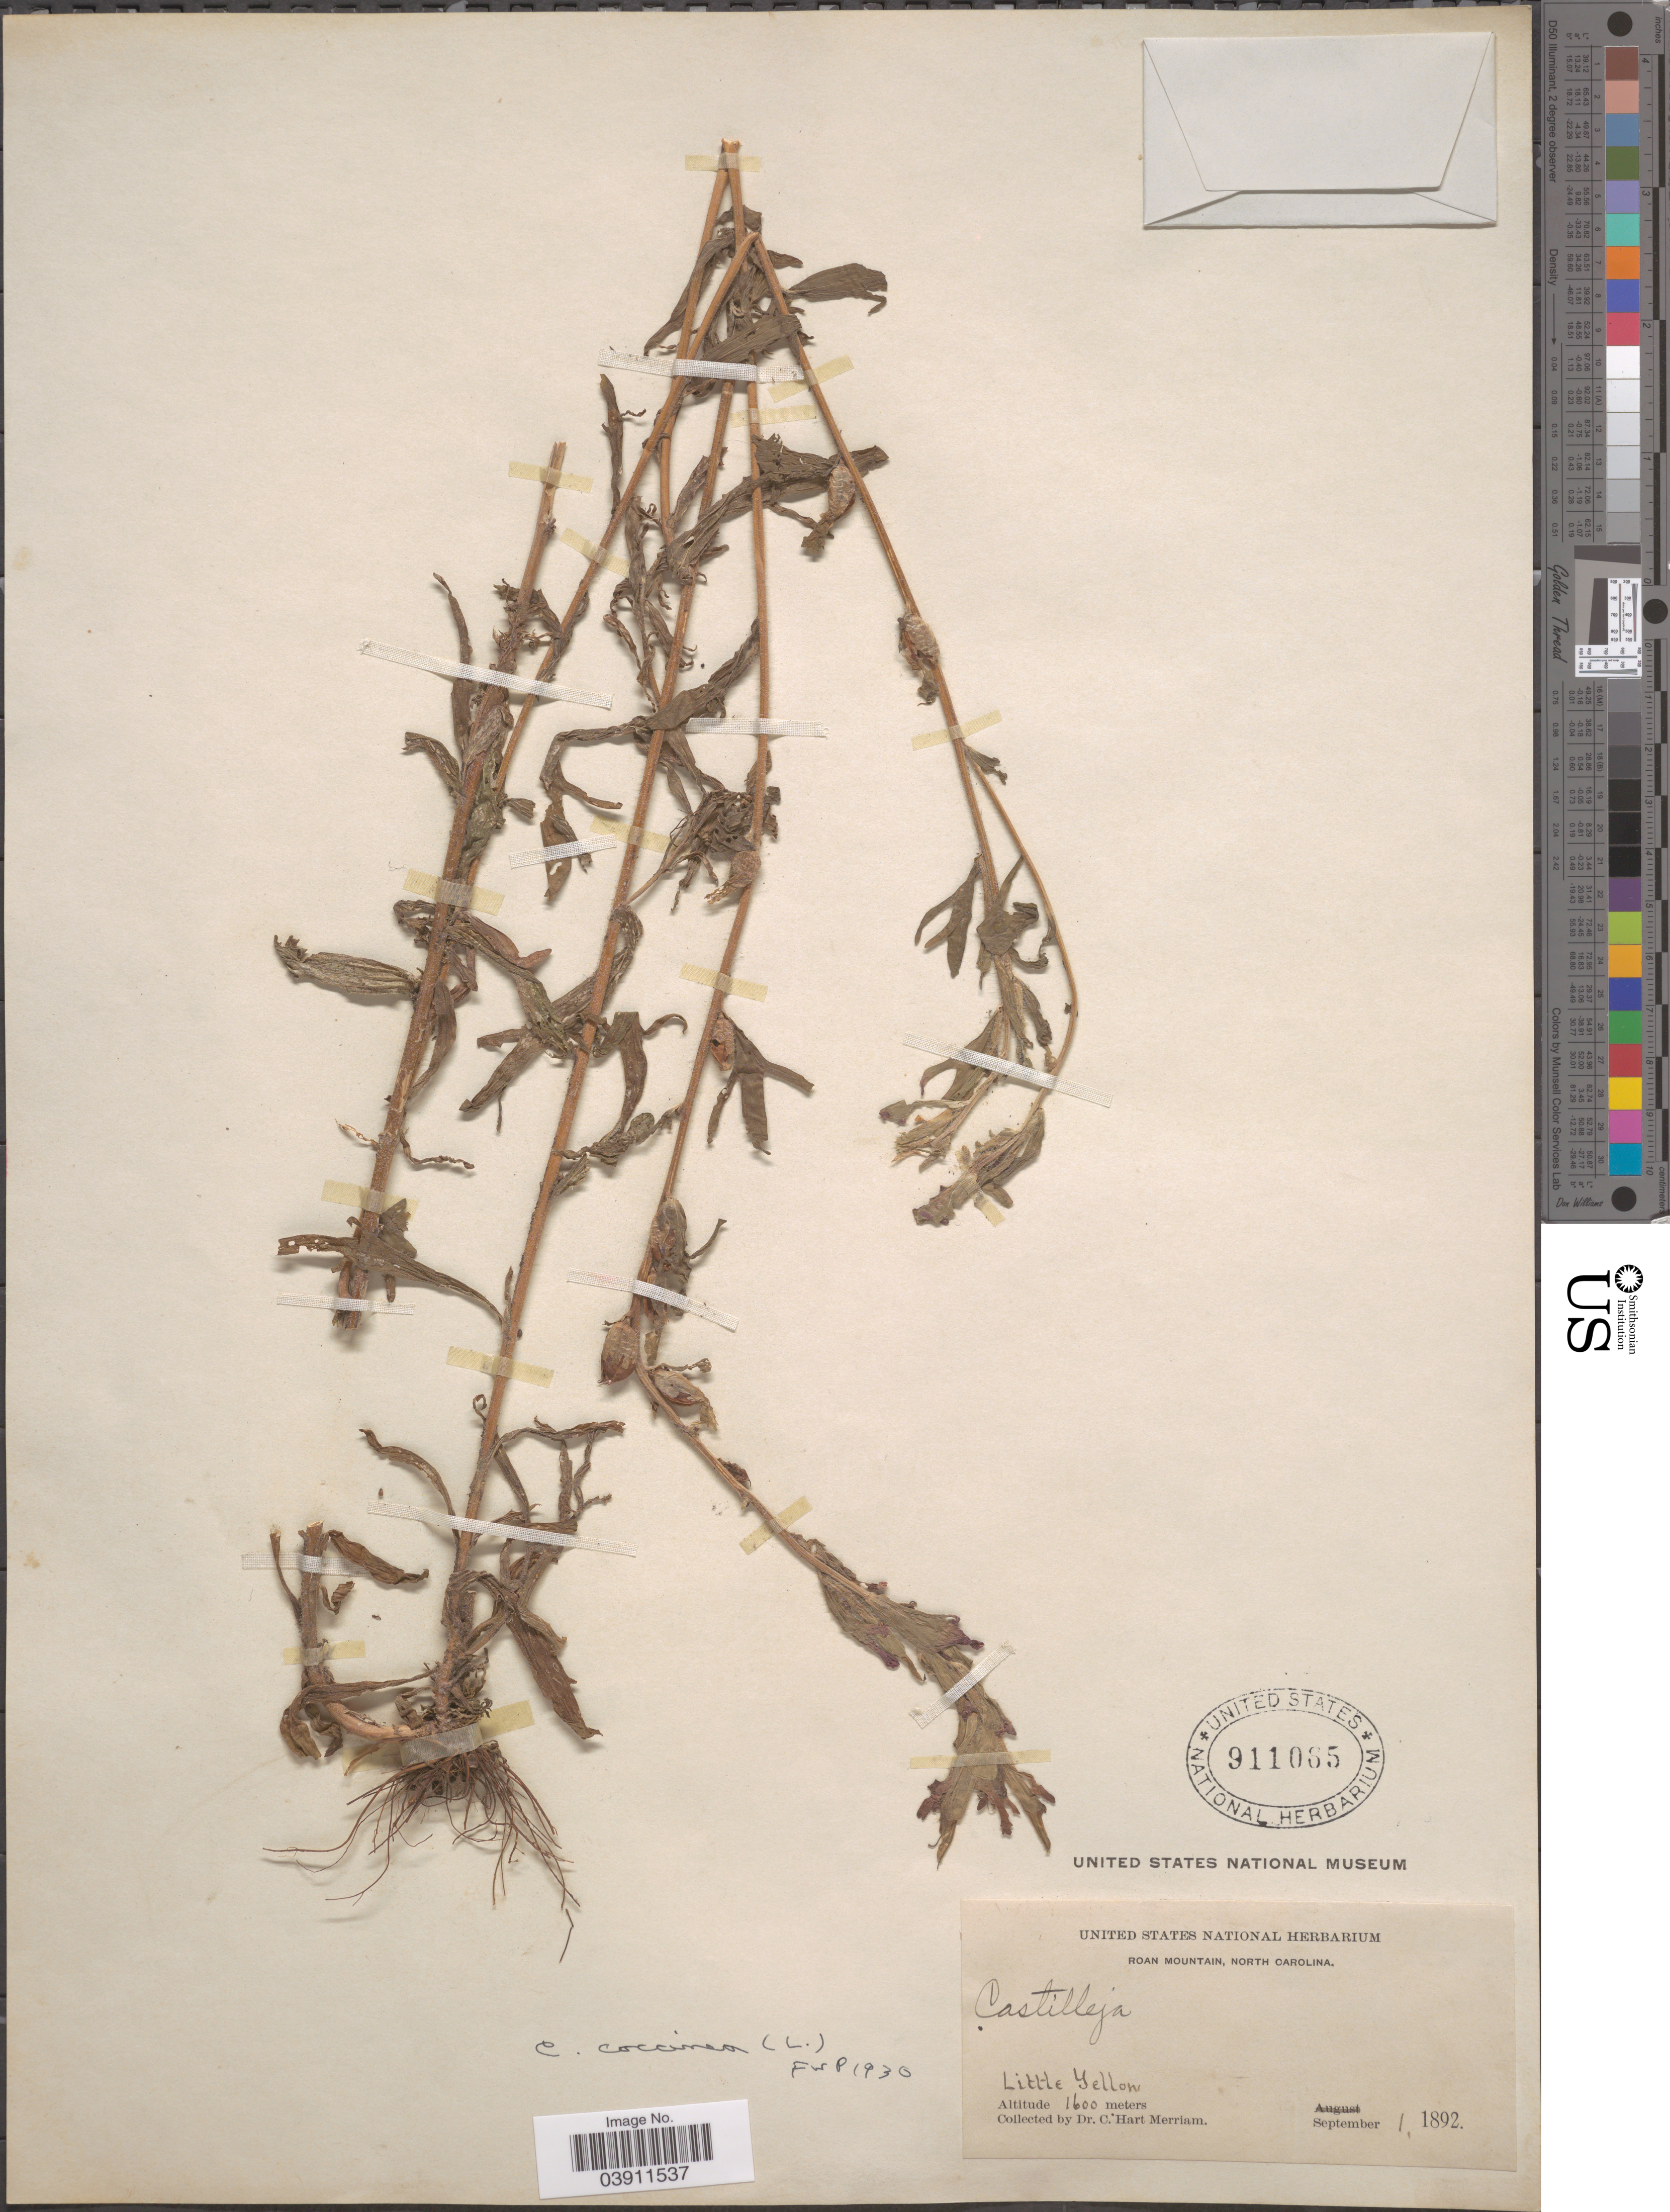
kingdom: Plantae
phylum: Tracheophyta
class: Magnoliopsida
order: Lamiales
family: Orobanchaceae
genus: Castilleja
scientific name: Castilleja coccinea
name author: (L.) Spreng.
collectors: C. Merriam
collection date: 1892-09-01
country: United States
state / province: North Carolina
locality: Roan Mountain. Little Yellow.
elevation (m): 1600